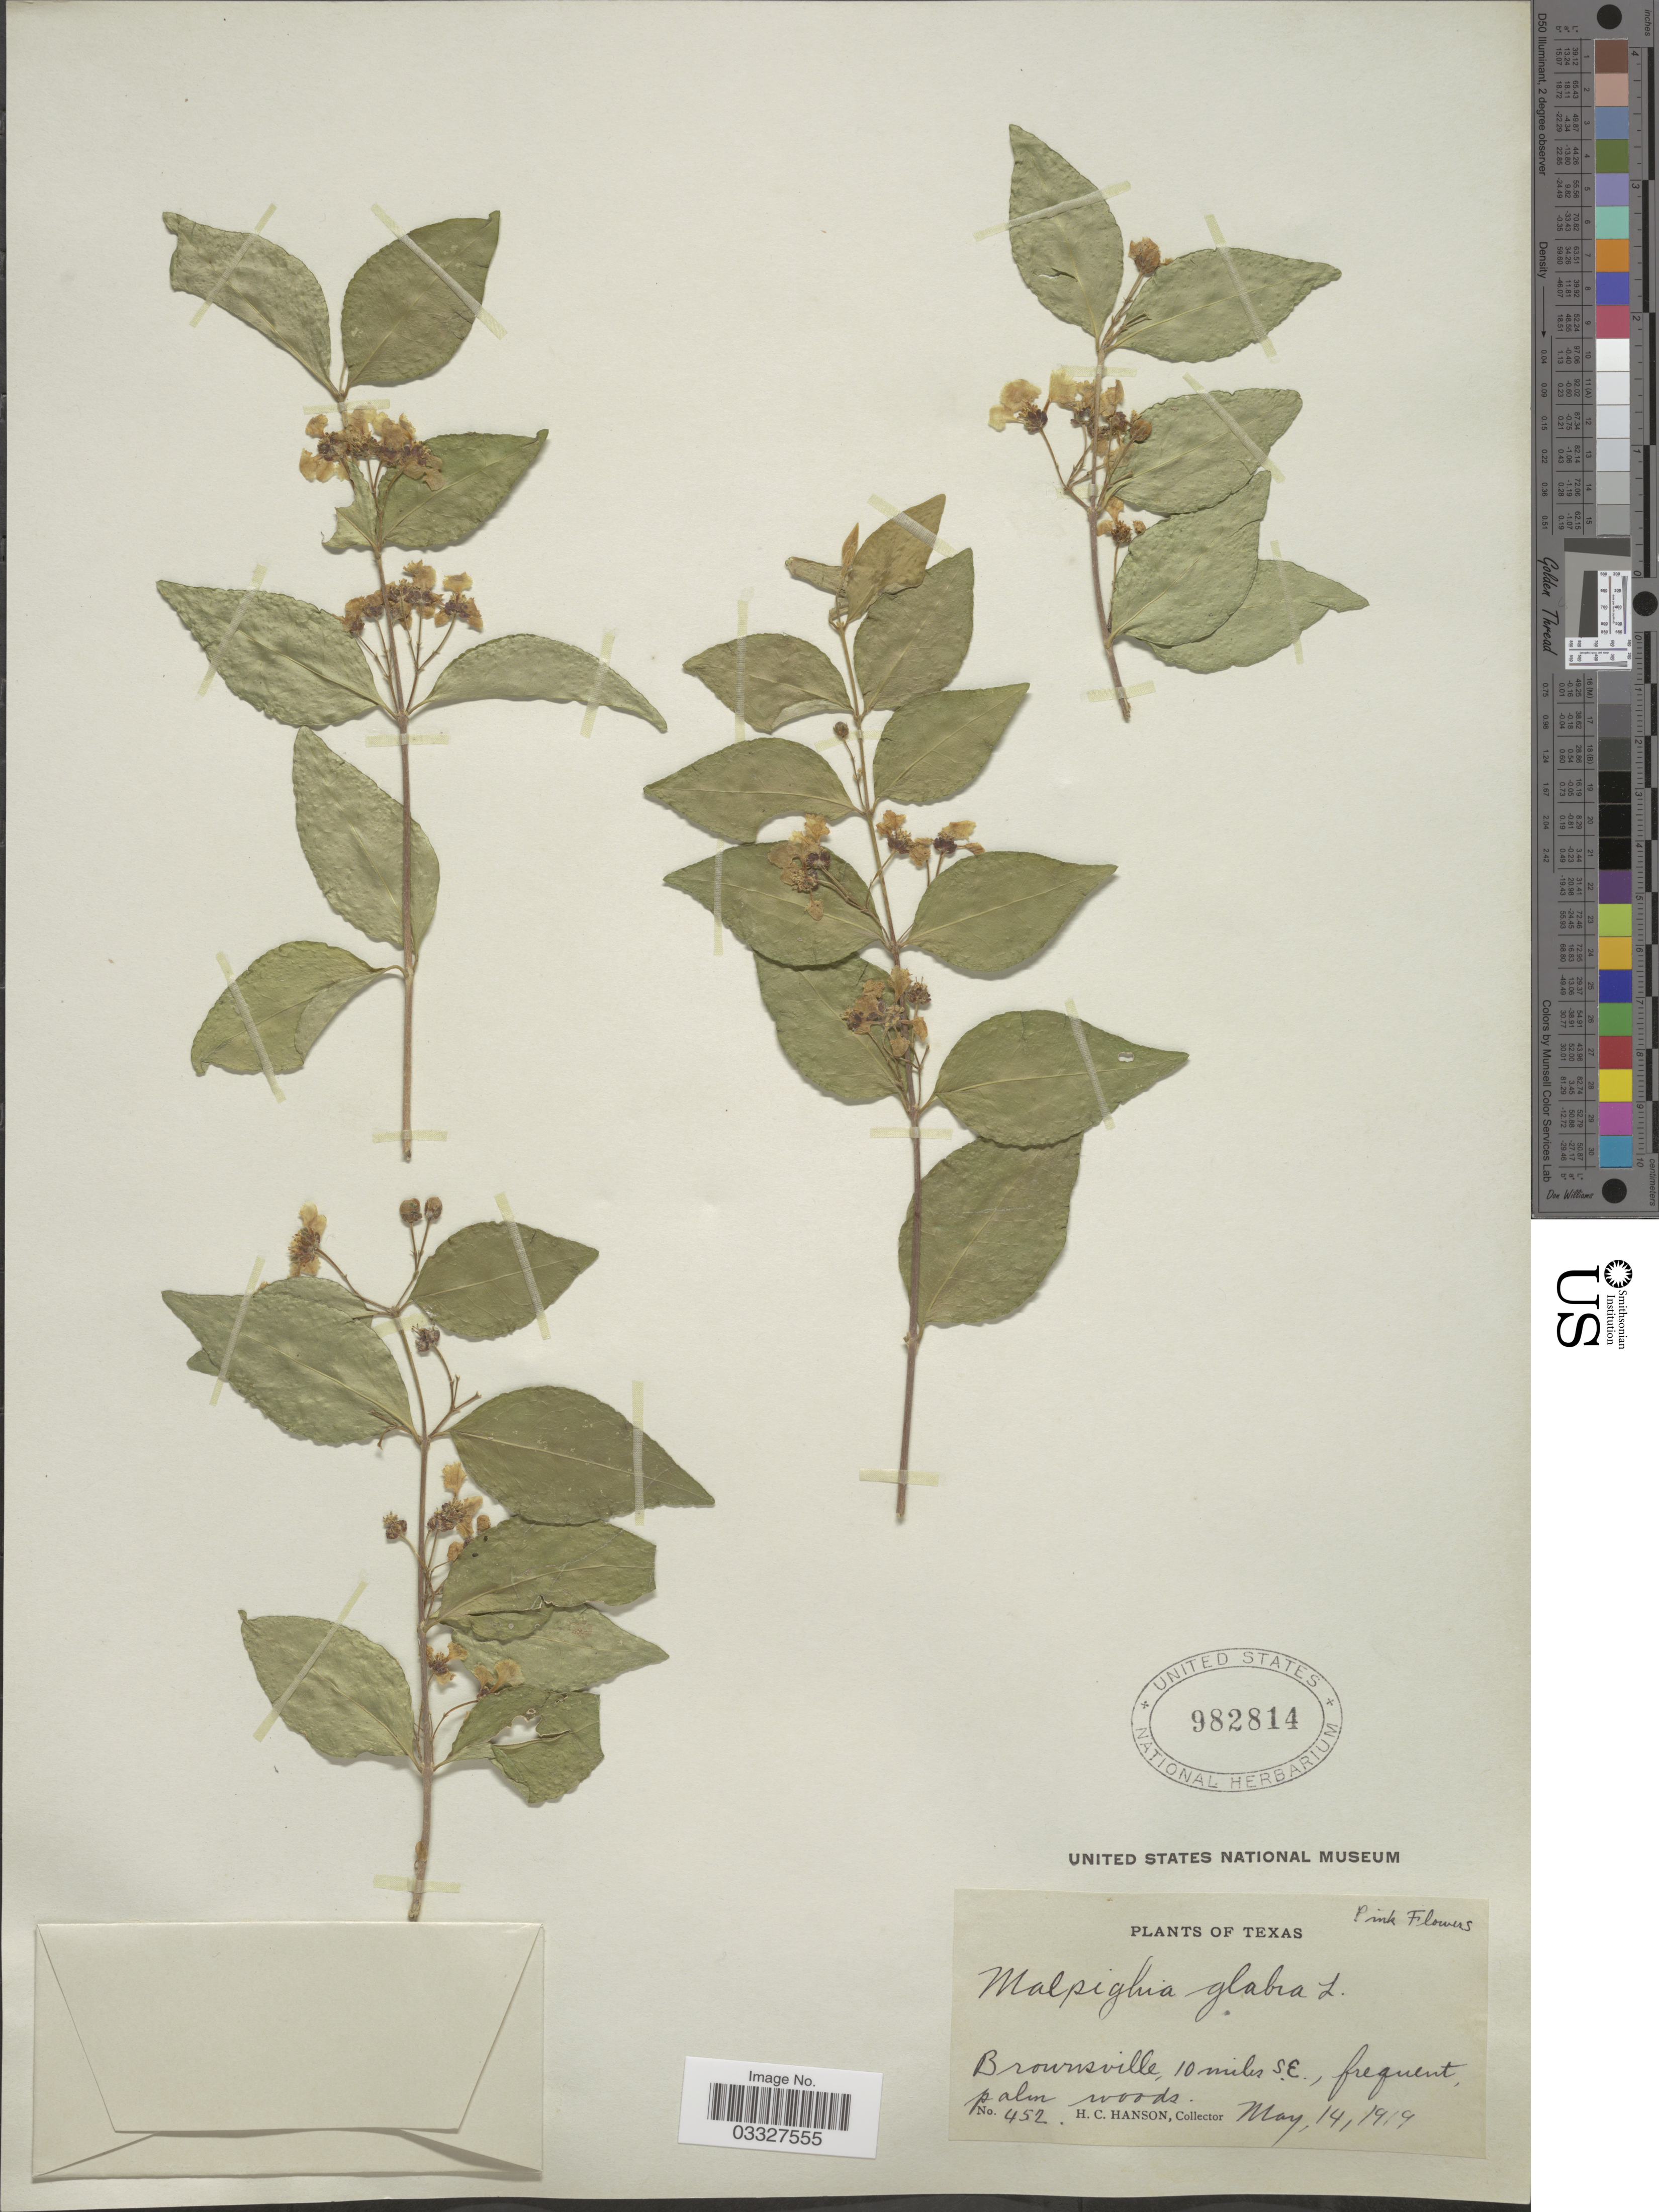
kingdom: Plantae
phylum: Tracheophyta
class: Magnoliopsida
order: Malpighiales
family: Malpighiaceae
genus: Malpighia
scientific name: Malpighia glabra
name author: L.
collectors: H. Hanson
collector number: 452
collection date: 1919-05-14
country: United States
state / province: Texas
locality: Brownsville, 10 miles S.E.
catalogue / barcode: US 982814